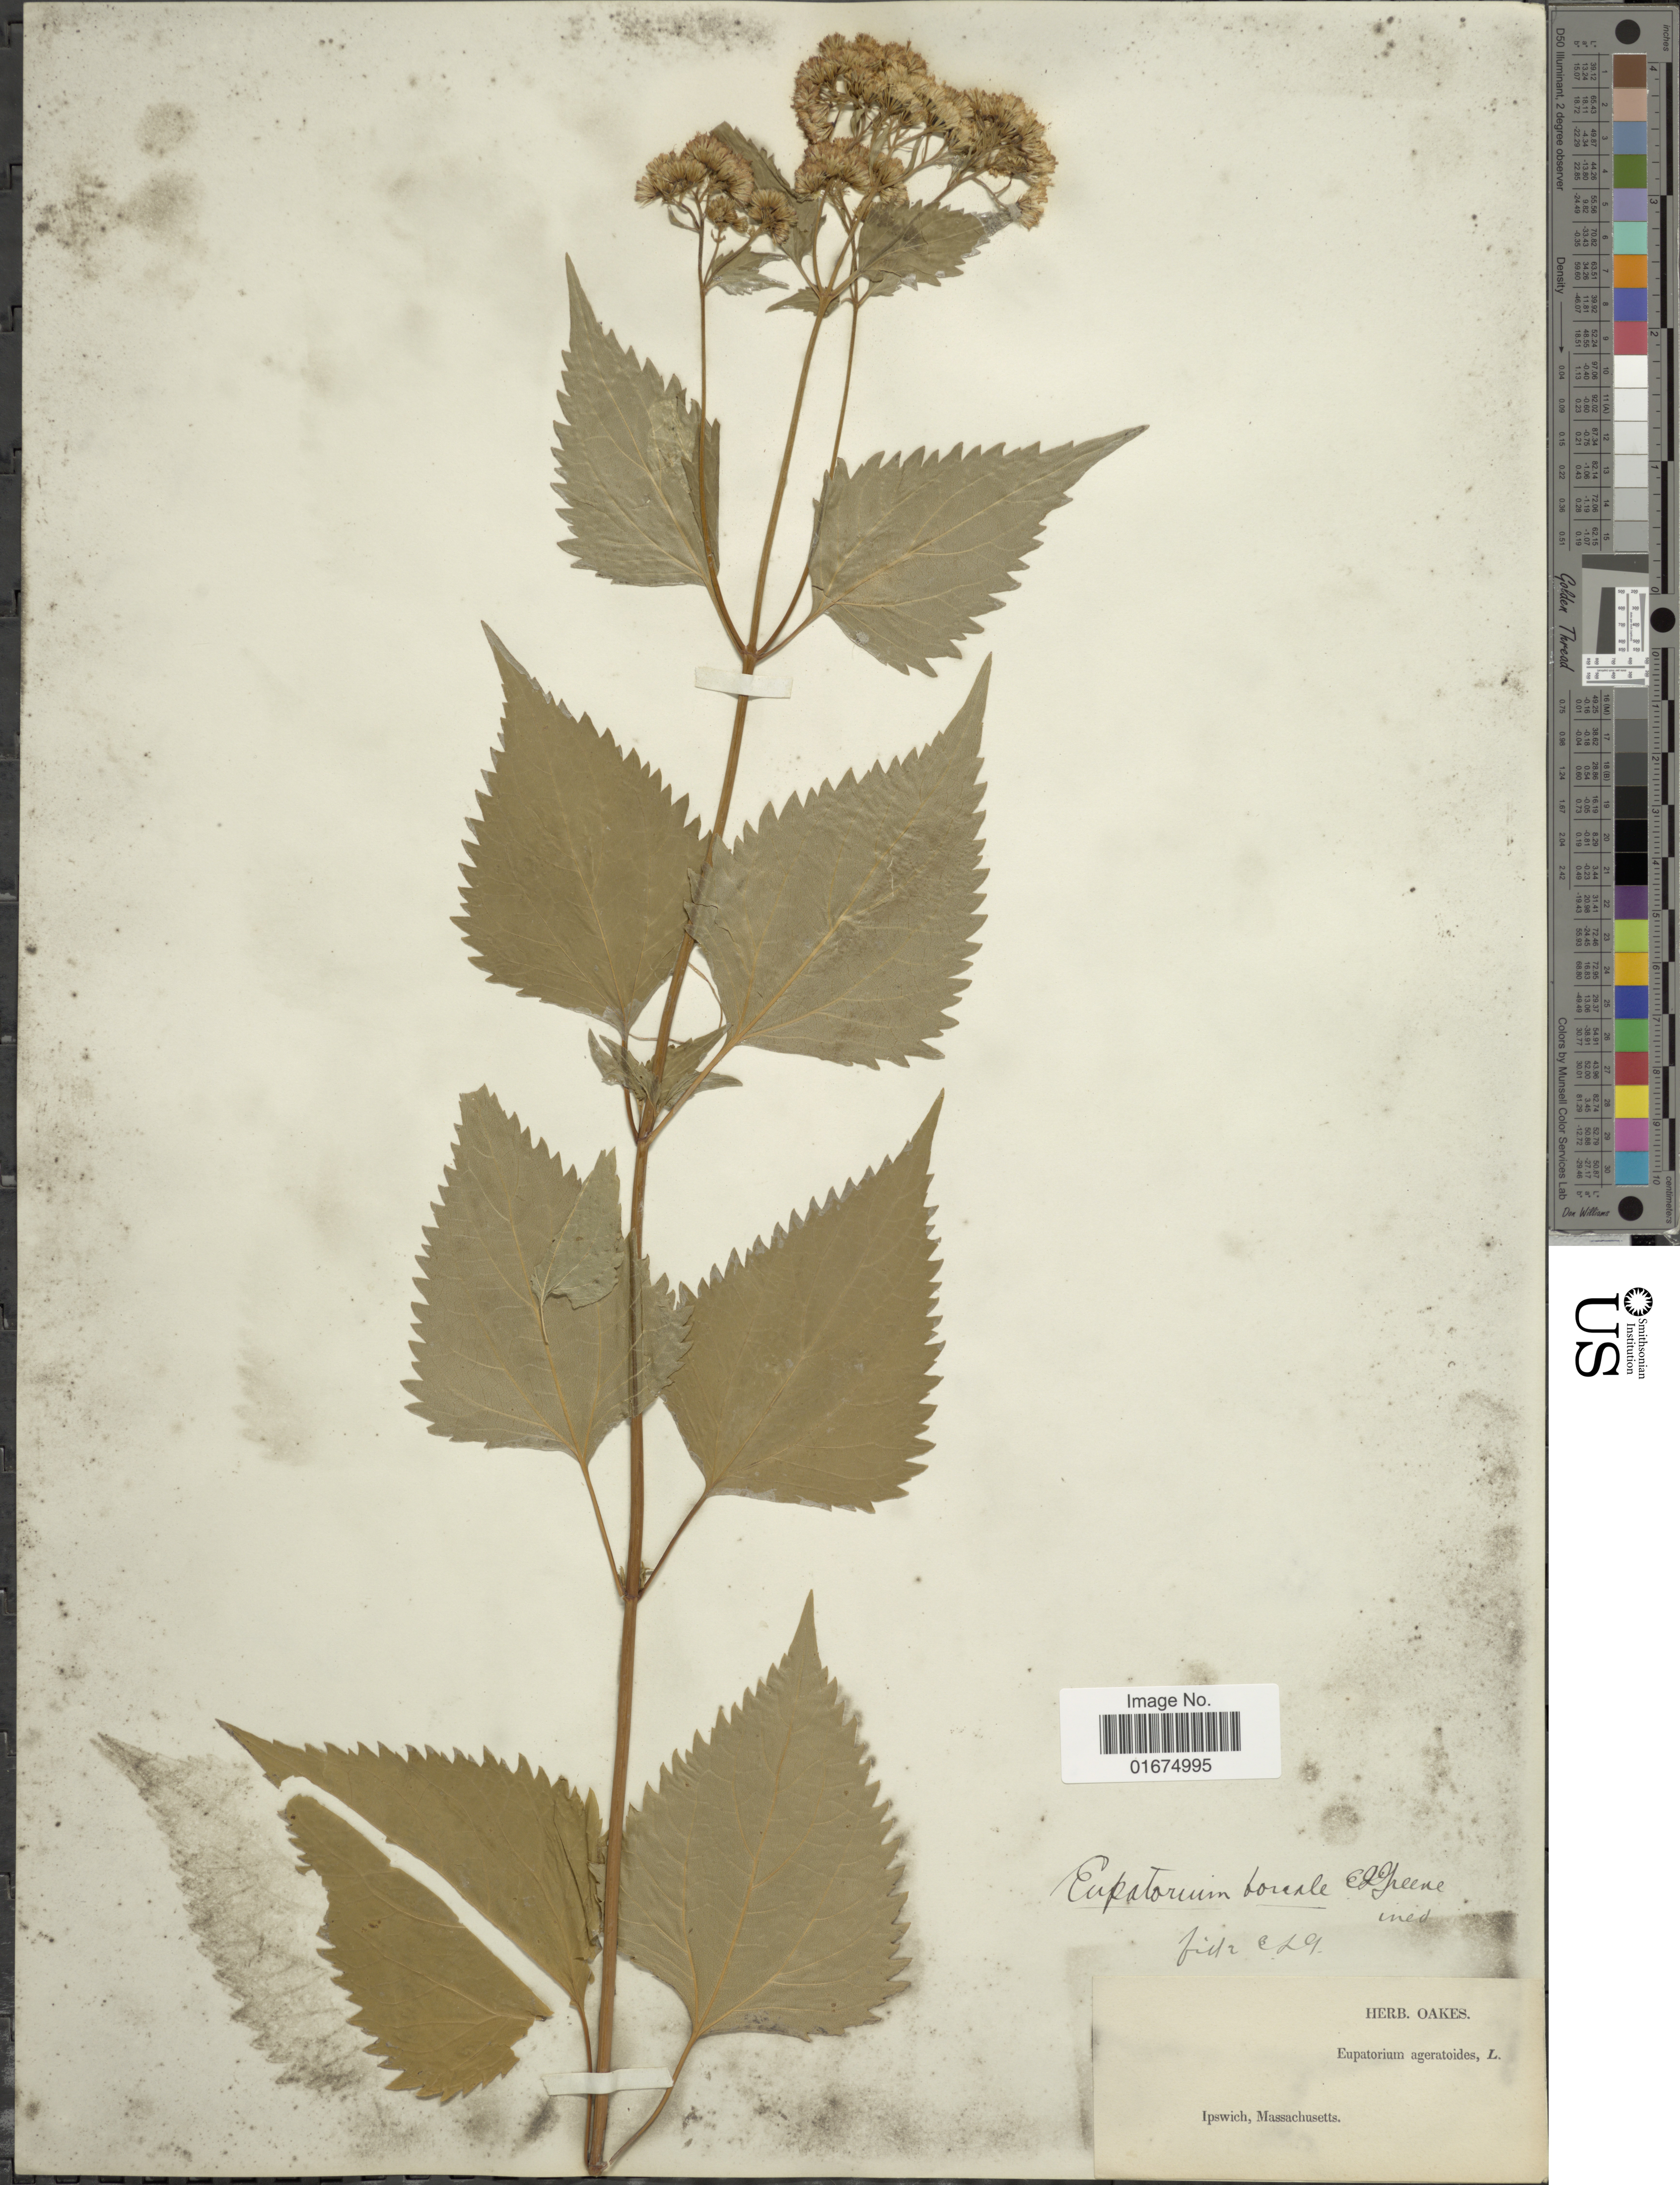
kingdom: Plantae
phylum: Tracheophyta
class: Magnoliopsida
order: Asterales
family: Asteraceae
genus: Ageratina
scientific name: Ageratina altissima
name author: (L.) R.M. King & H. Rob.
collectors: ex herb. Oakes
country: United States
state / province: Massachusetts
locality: Ipswich